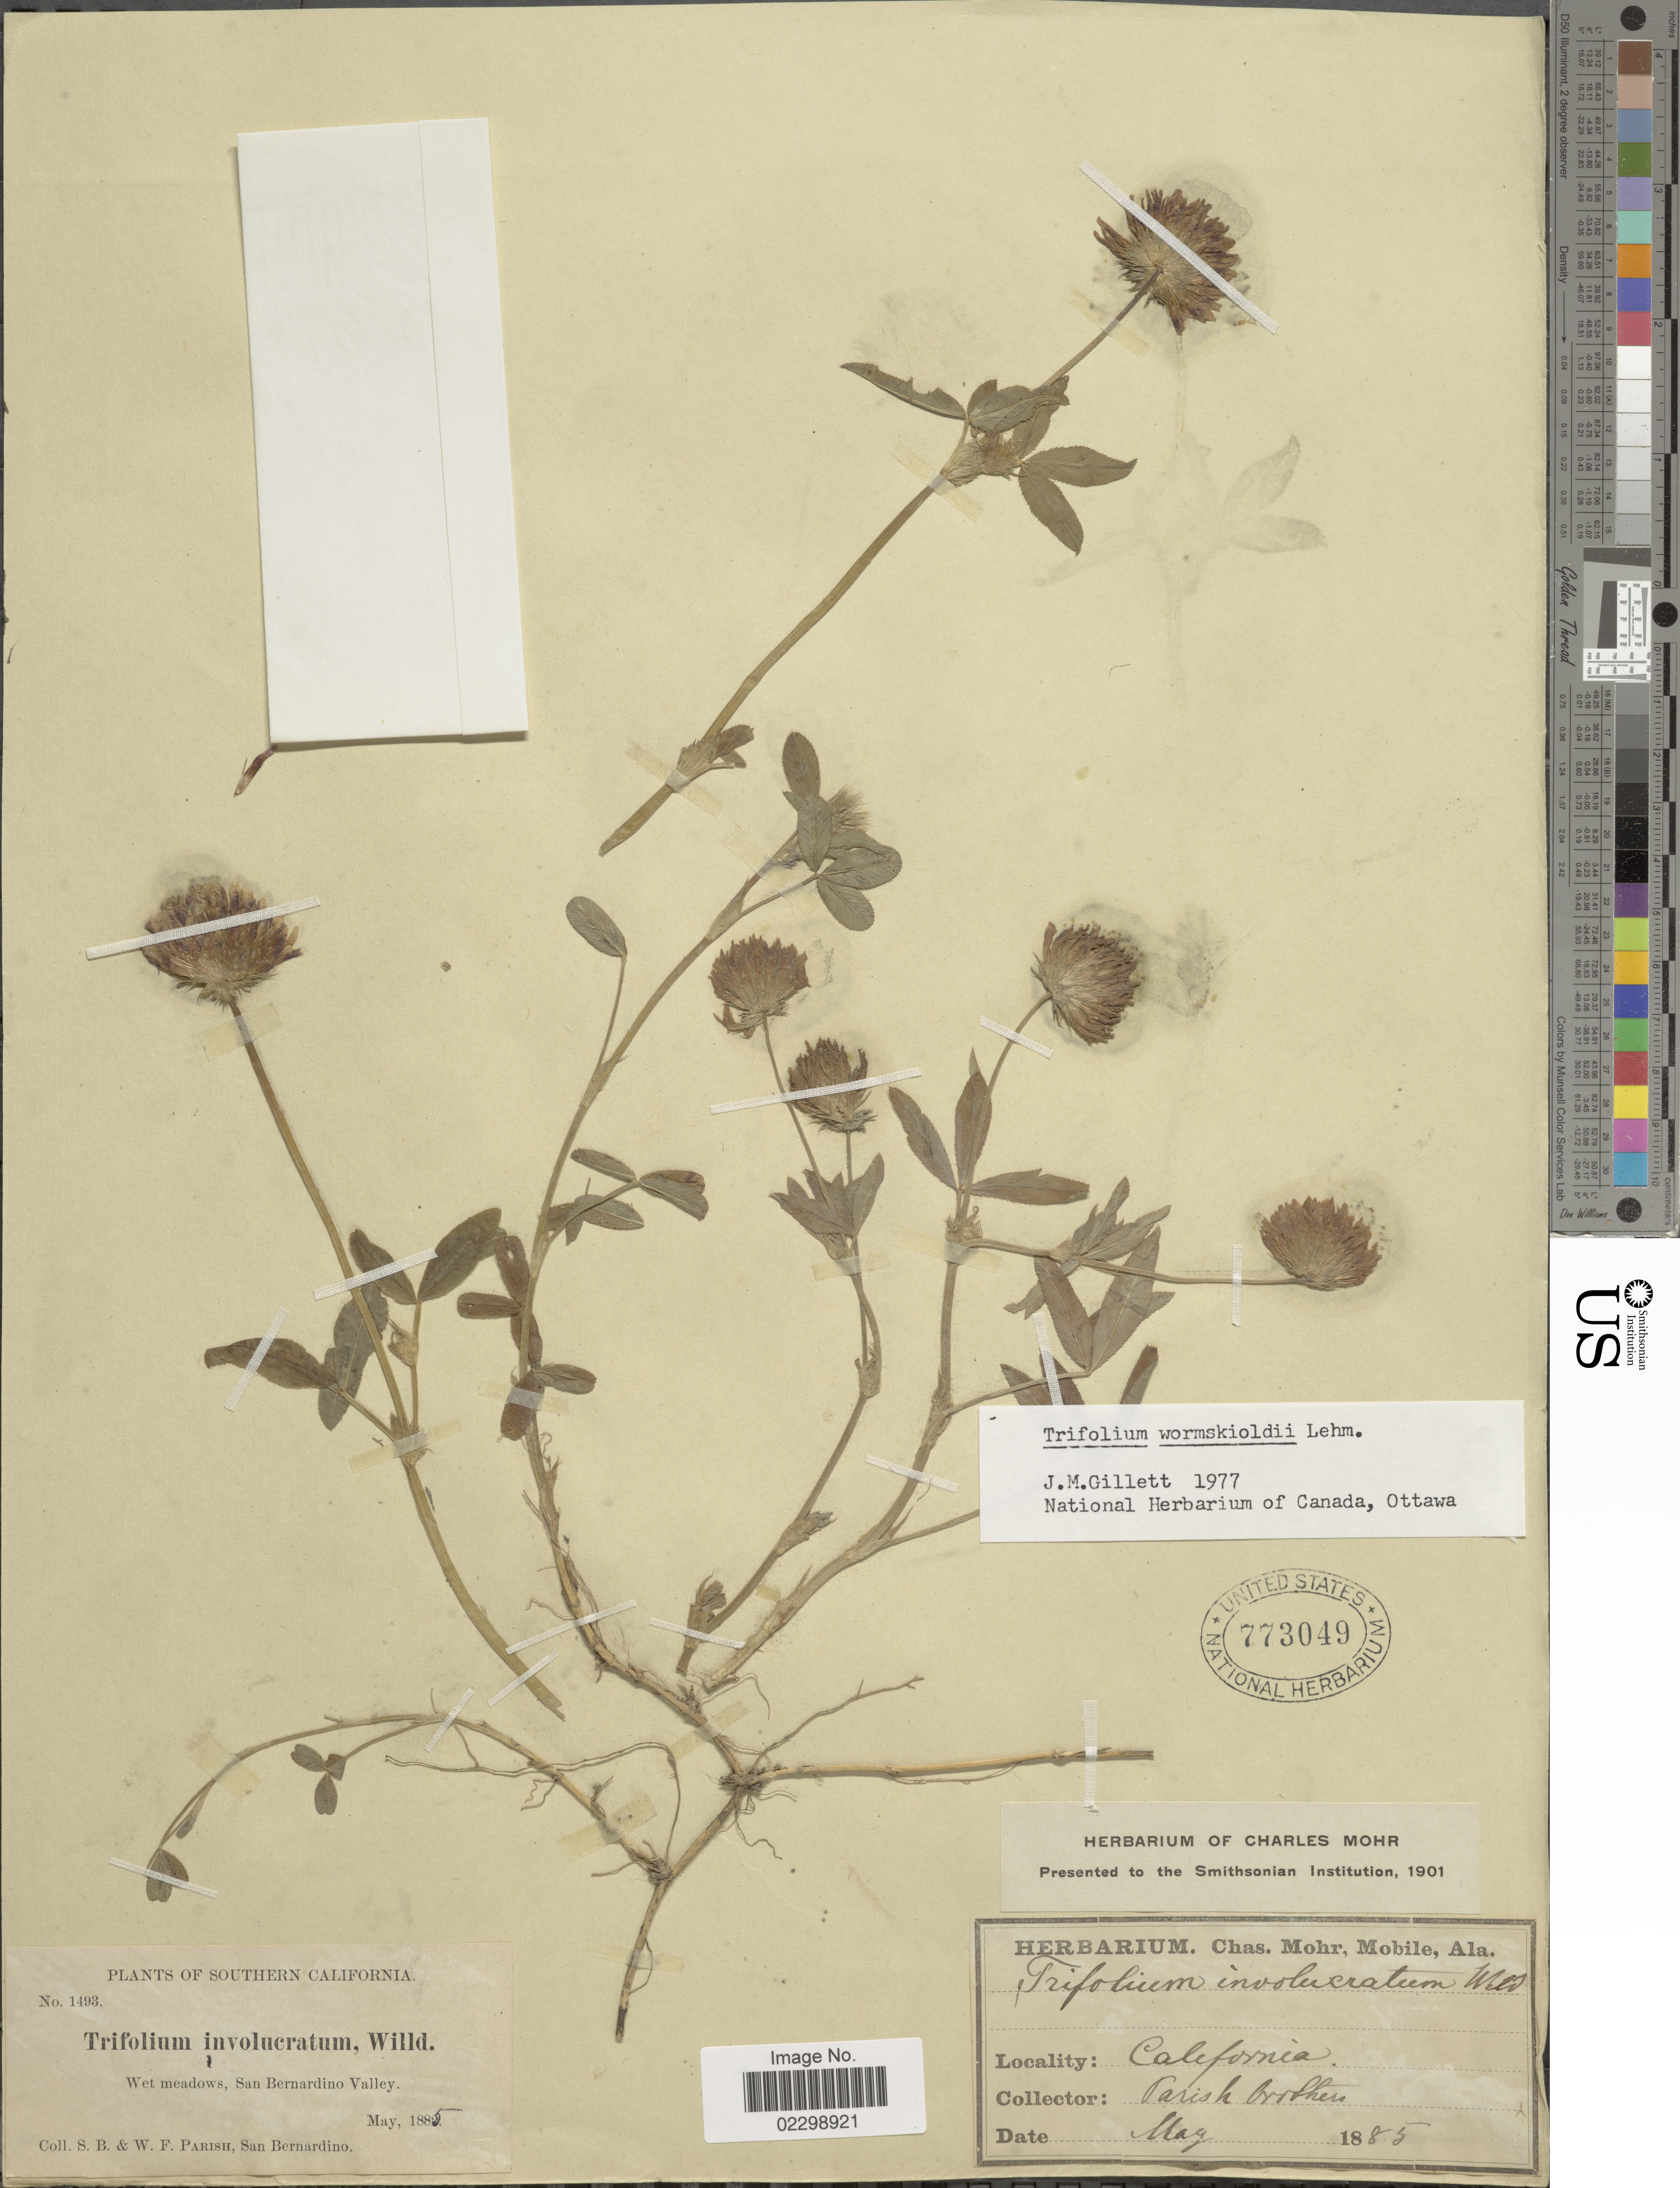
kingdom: Plantae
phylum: Tracheophyta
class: Magnoliopsida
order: Fabales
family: Fabaceae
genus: Trifolium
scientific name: Trifolium wormskioldii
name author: Lehm.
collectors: S. B. Parish & W. F. Parish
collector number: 1493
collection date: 1885-05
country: United States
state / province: California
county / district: San Bernardino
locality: Southern California, wet meadows, San Bernardino Valley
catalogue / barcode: US 773049